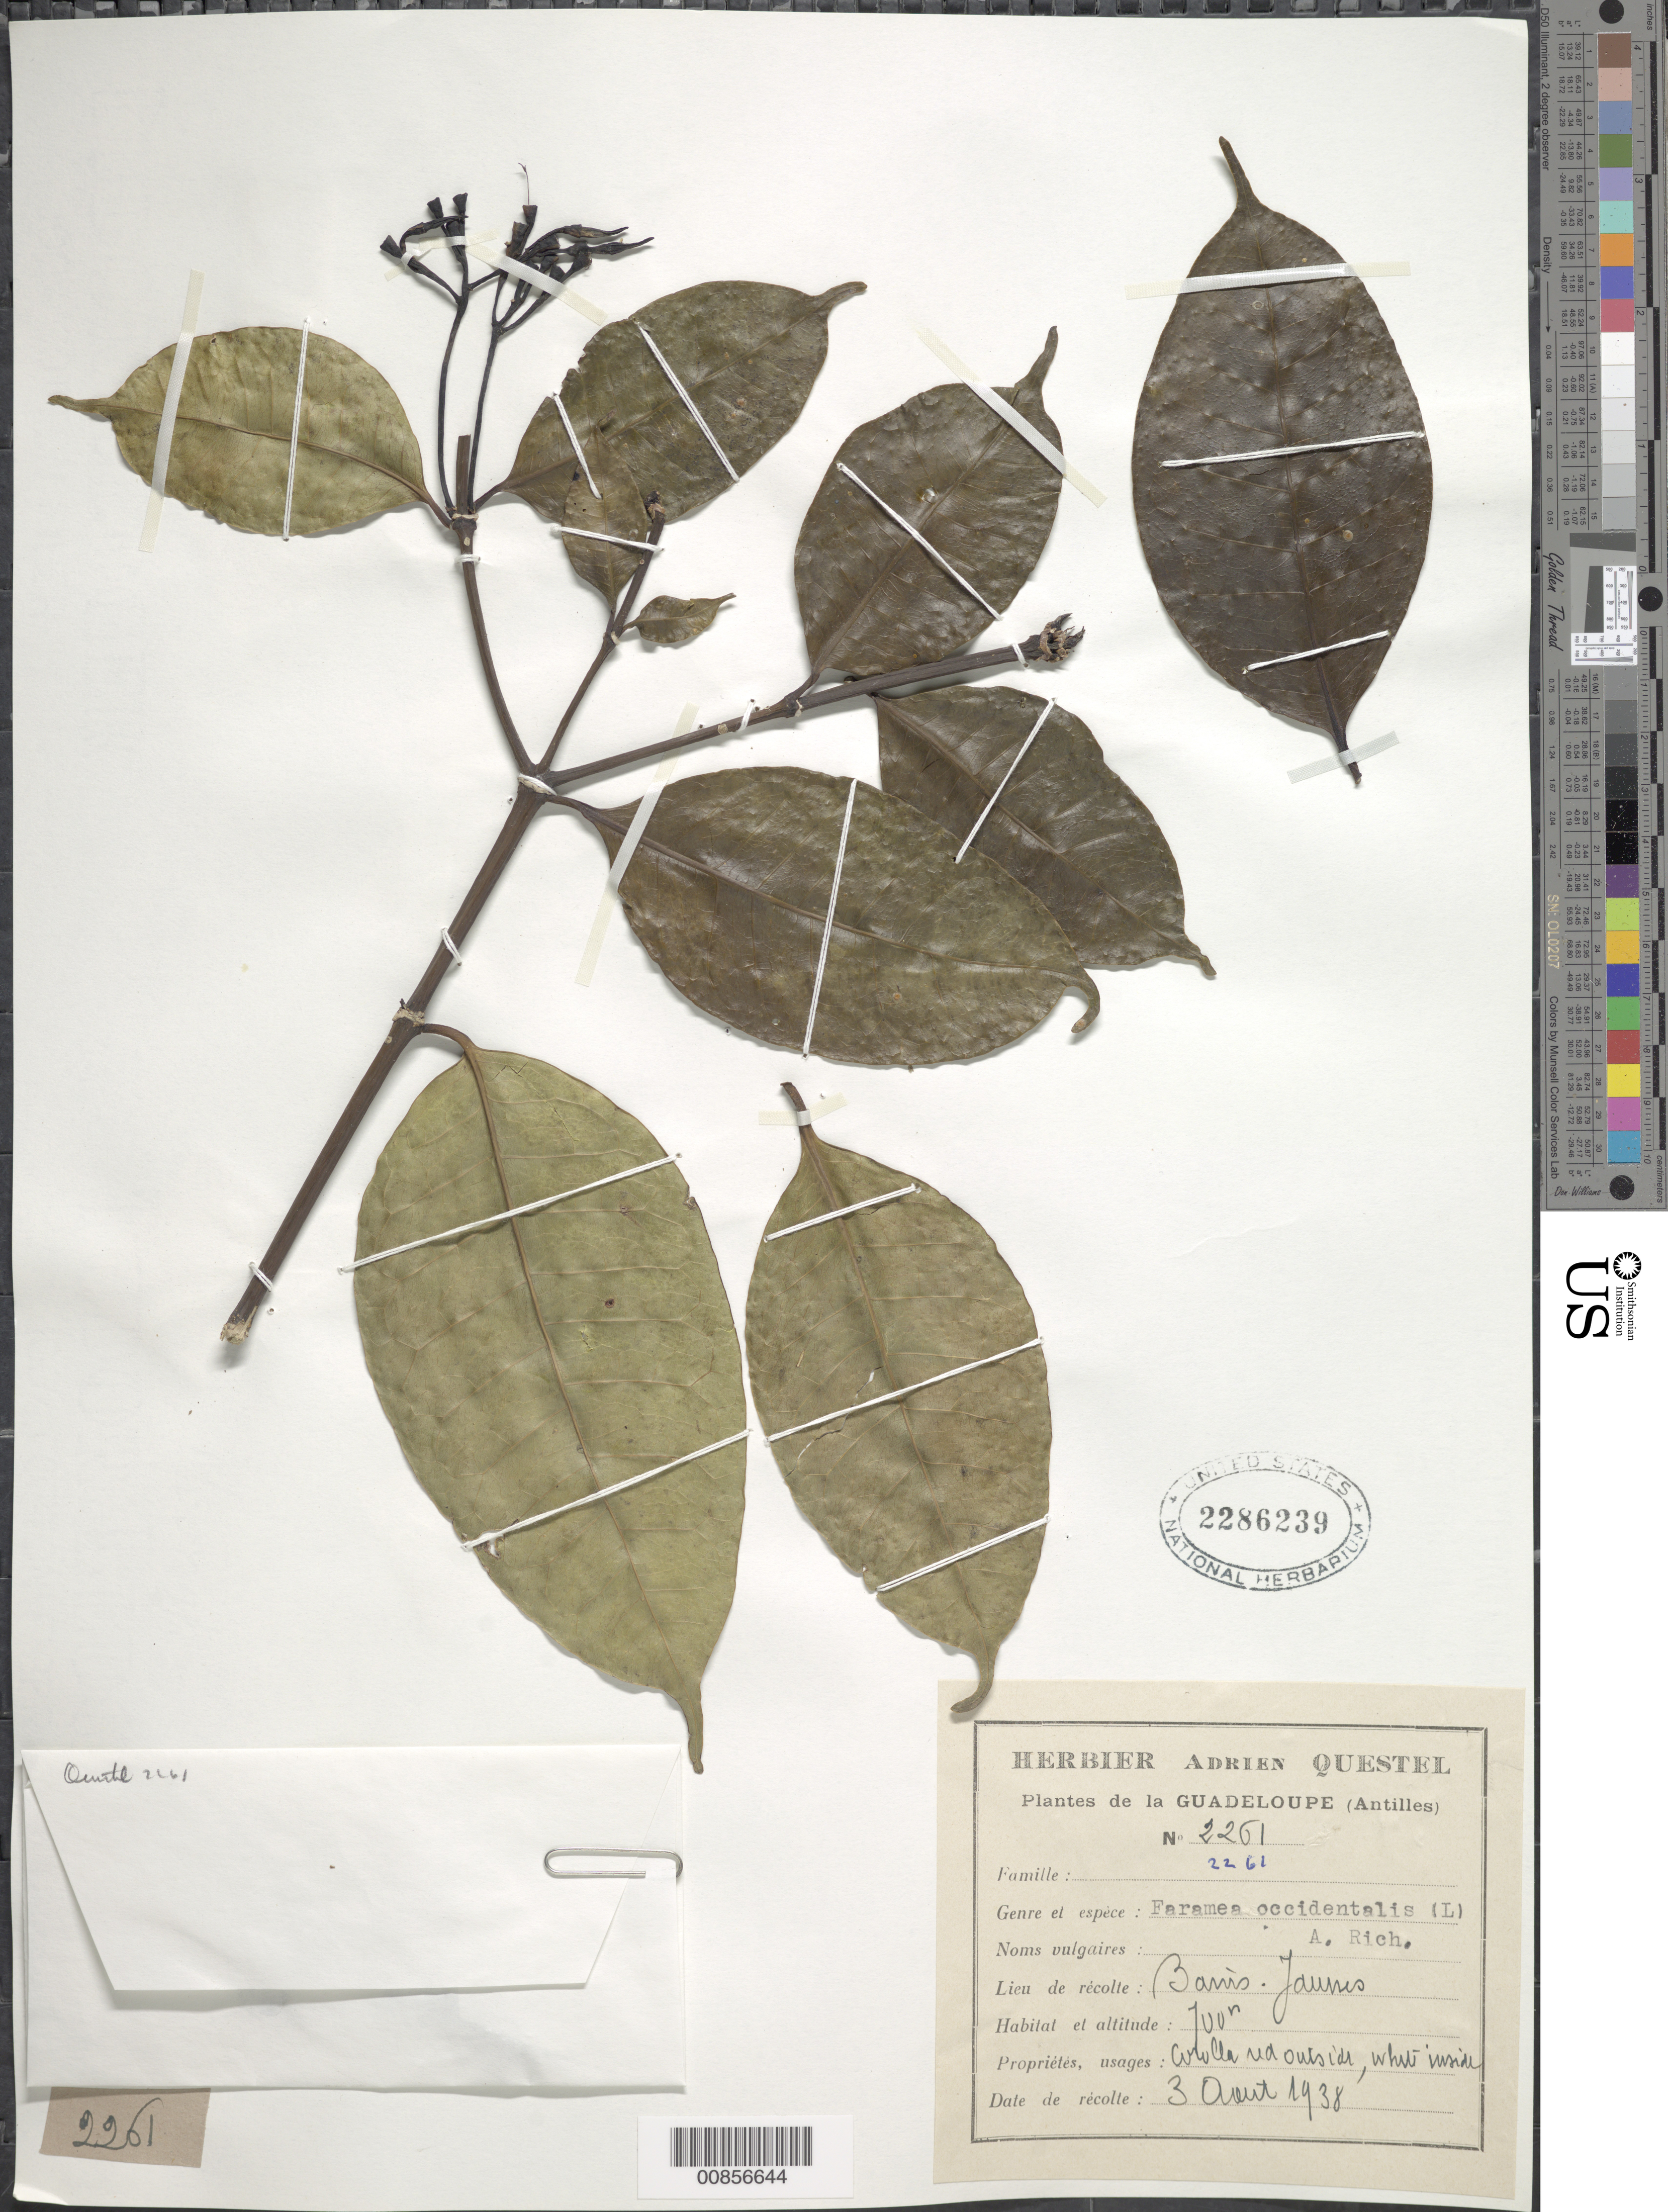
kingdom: Plantae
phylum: Tracheophyta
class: Magnoliopsida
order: Gentianales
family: Rubiaceae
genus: Faramea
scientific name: Faramea occidentalis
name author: (L.) A. Rich.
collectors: A. Questel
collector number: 2261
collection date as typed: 03 Aug 1938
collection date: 1938-08-03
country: Guadeloupe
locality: Bains-Jaunes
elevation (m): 100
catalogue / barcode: US 2286239